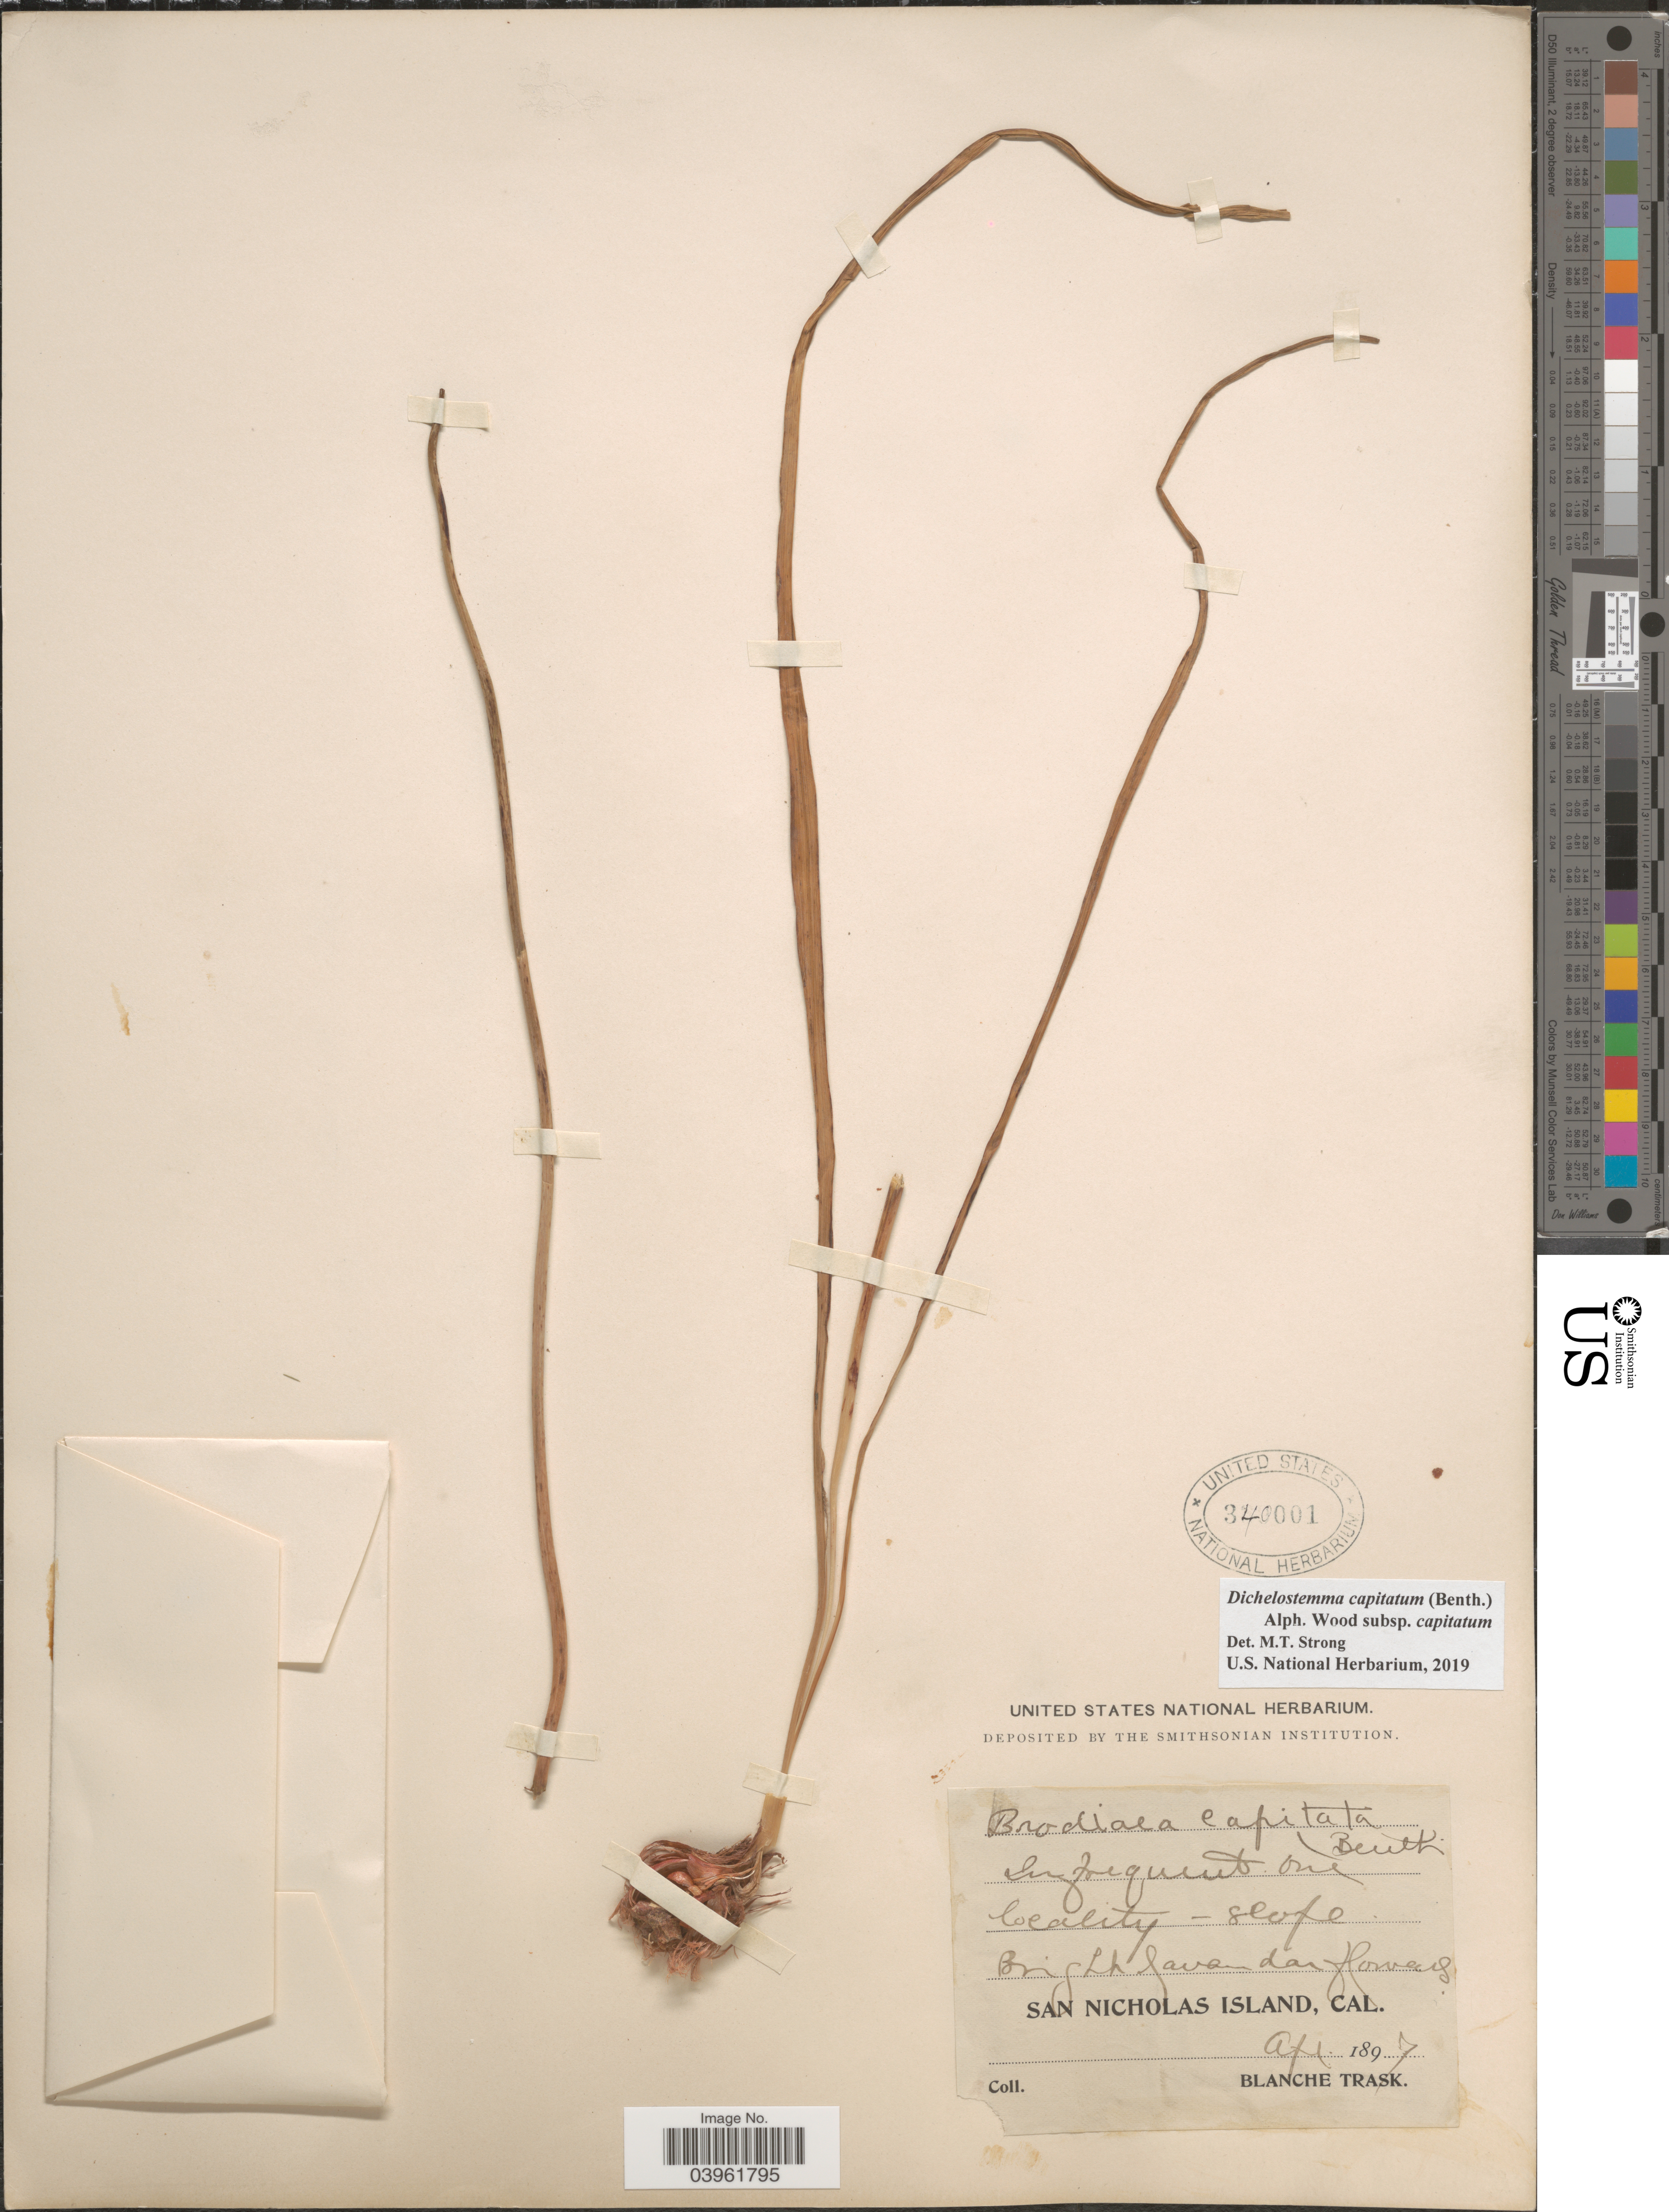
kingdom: Plantae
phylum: Tracheophyta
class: Liliopsida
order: Asparagales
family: Asparagaceae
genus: Dichelostemma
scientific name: Dichelostemma capitatum subsp. capitatum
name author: (Benth.) Alph. Wood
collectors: B. Trask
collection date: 1897-04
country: United States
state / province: California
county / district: Ventura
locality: San Nicholas Island.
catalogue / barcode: US 340001